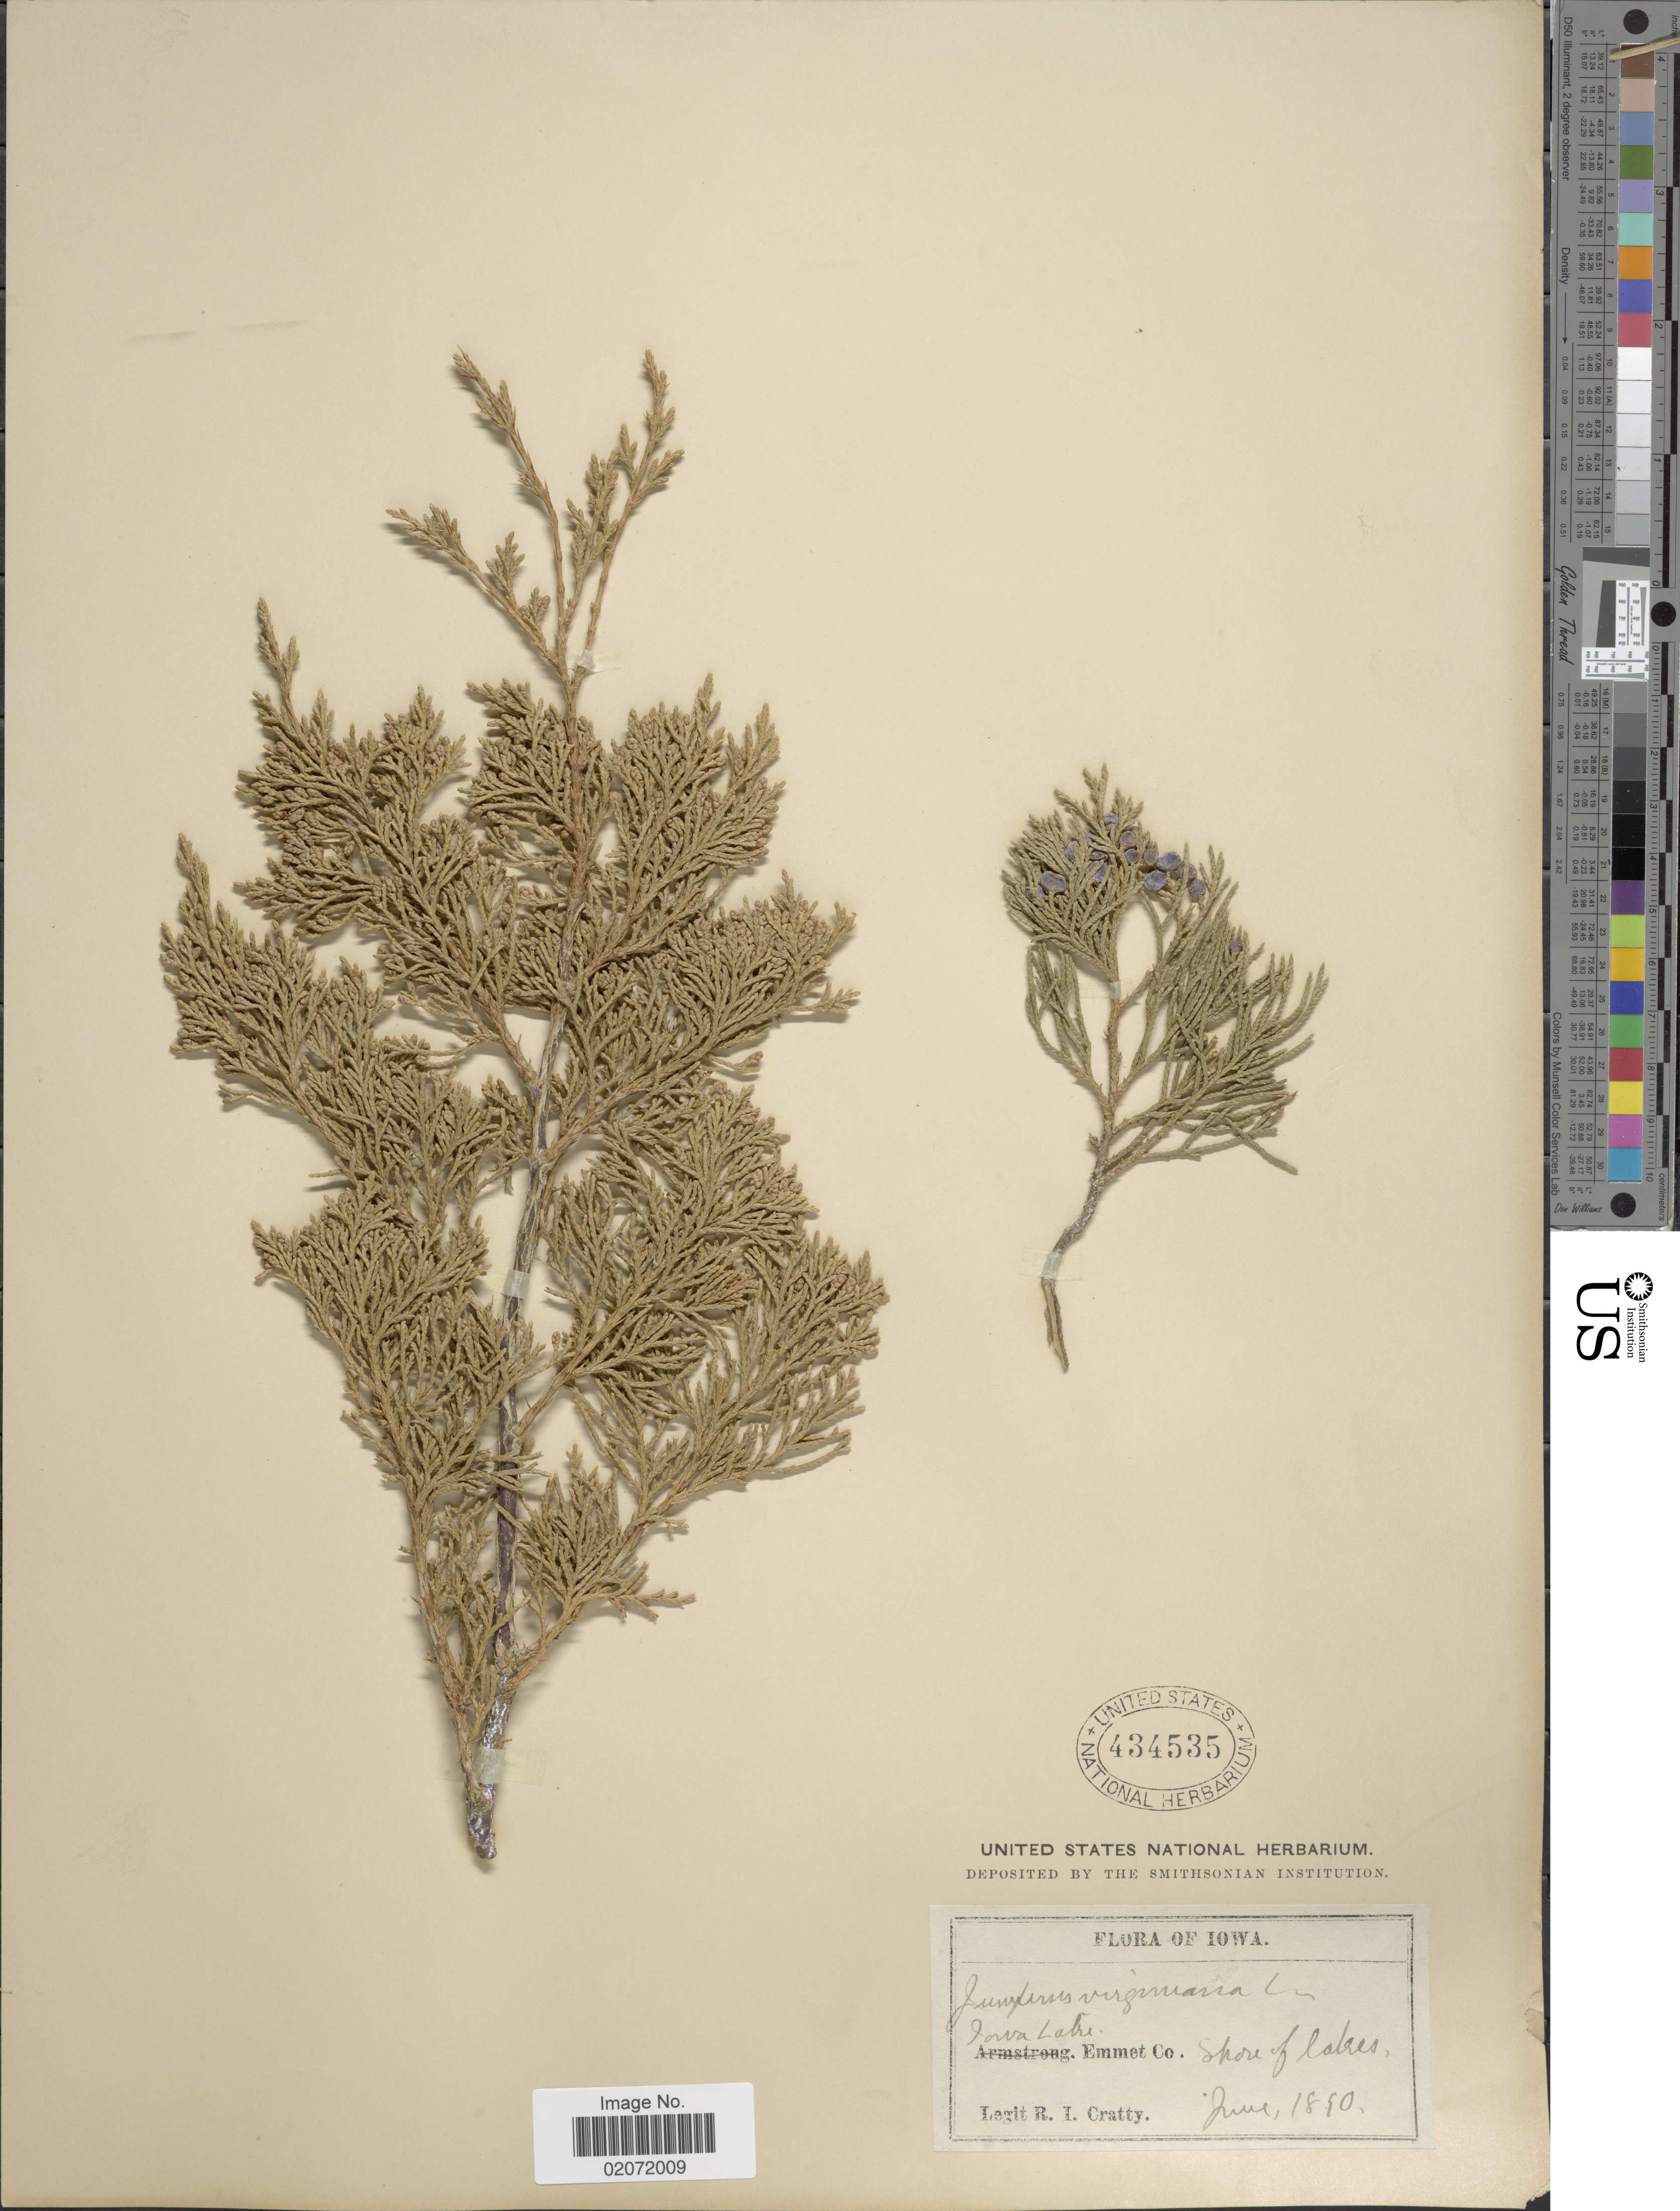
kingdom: Plantae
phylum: Tracheophyta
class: Pinopsida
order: Pinales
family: Cupressaceae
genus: Juniperus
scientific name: Juniperus virginiana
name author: L.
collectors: R. Cratty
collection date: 1890-06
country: United States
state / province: Iowa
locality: Iowa Labre, Emmet Co. Shore of Lakes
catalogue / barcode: US 434535